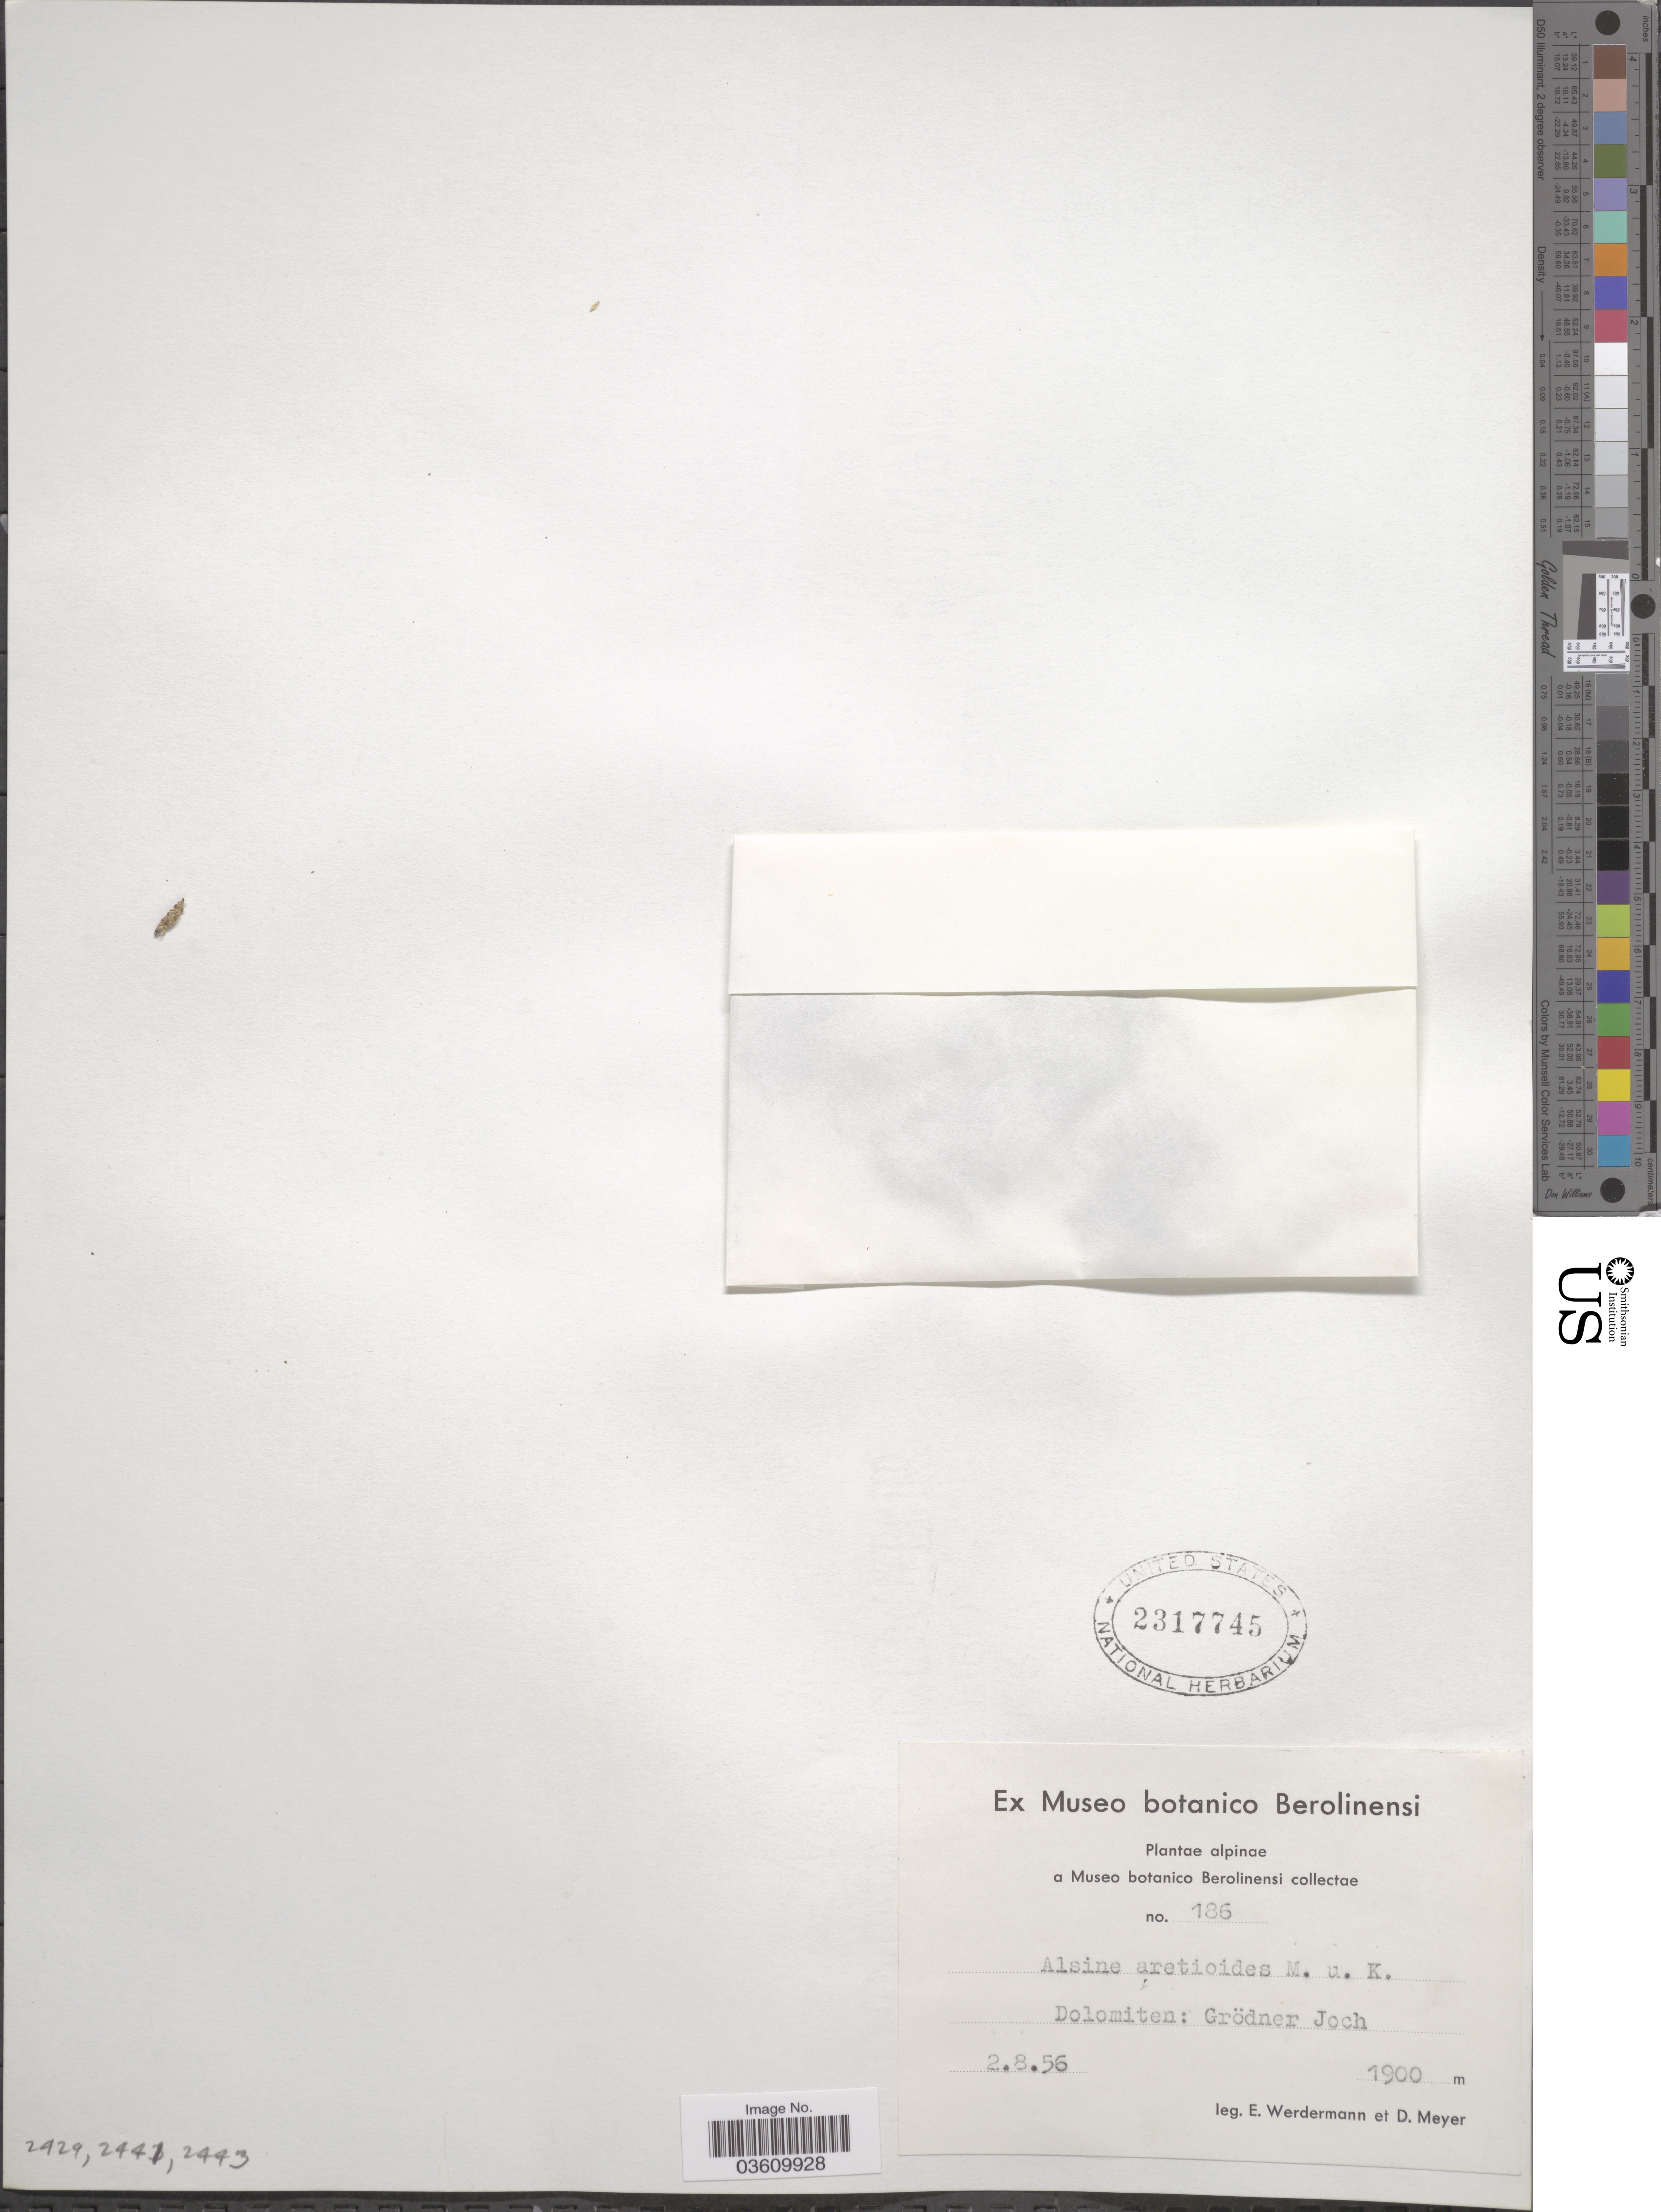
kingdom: Plantae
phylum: Tracheophyta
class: Magnoliopsida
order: Caryophyllales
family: Caryophyllaceae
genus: Facchinia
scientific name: Facchinia cherlerioides subsp. aretioides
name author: (Port. ex J. Gay) Dillenb. & Kadereit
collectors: E. Werdermann & D. Meyer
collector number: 186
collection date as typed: Transcribed d/m/y: 2/8/56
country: Italy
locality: Dolomiten: Grödner Joch.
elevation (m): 1900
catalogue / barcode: US 2317745